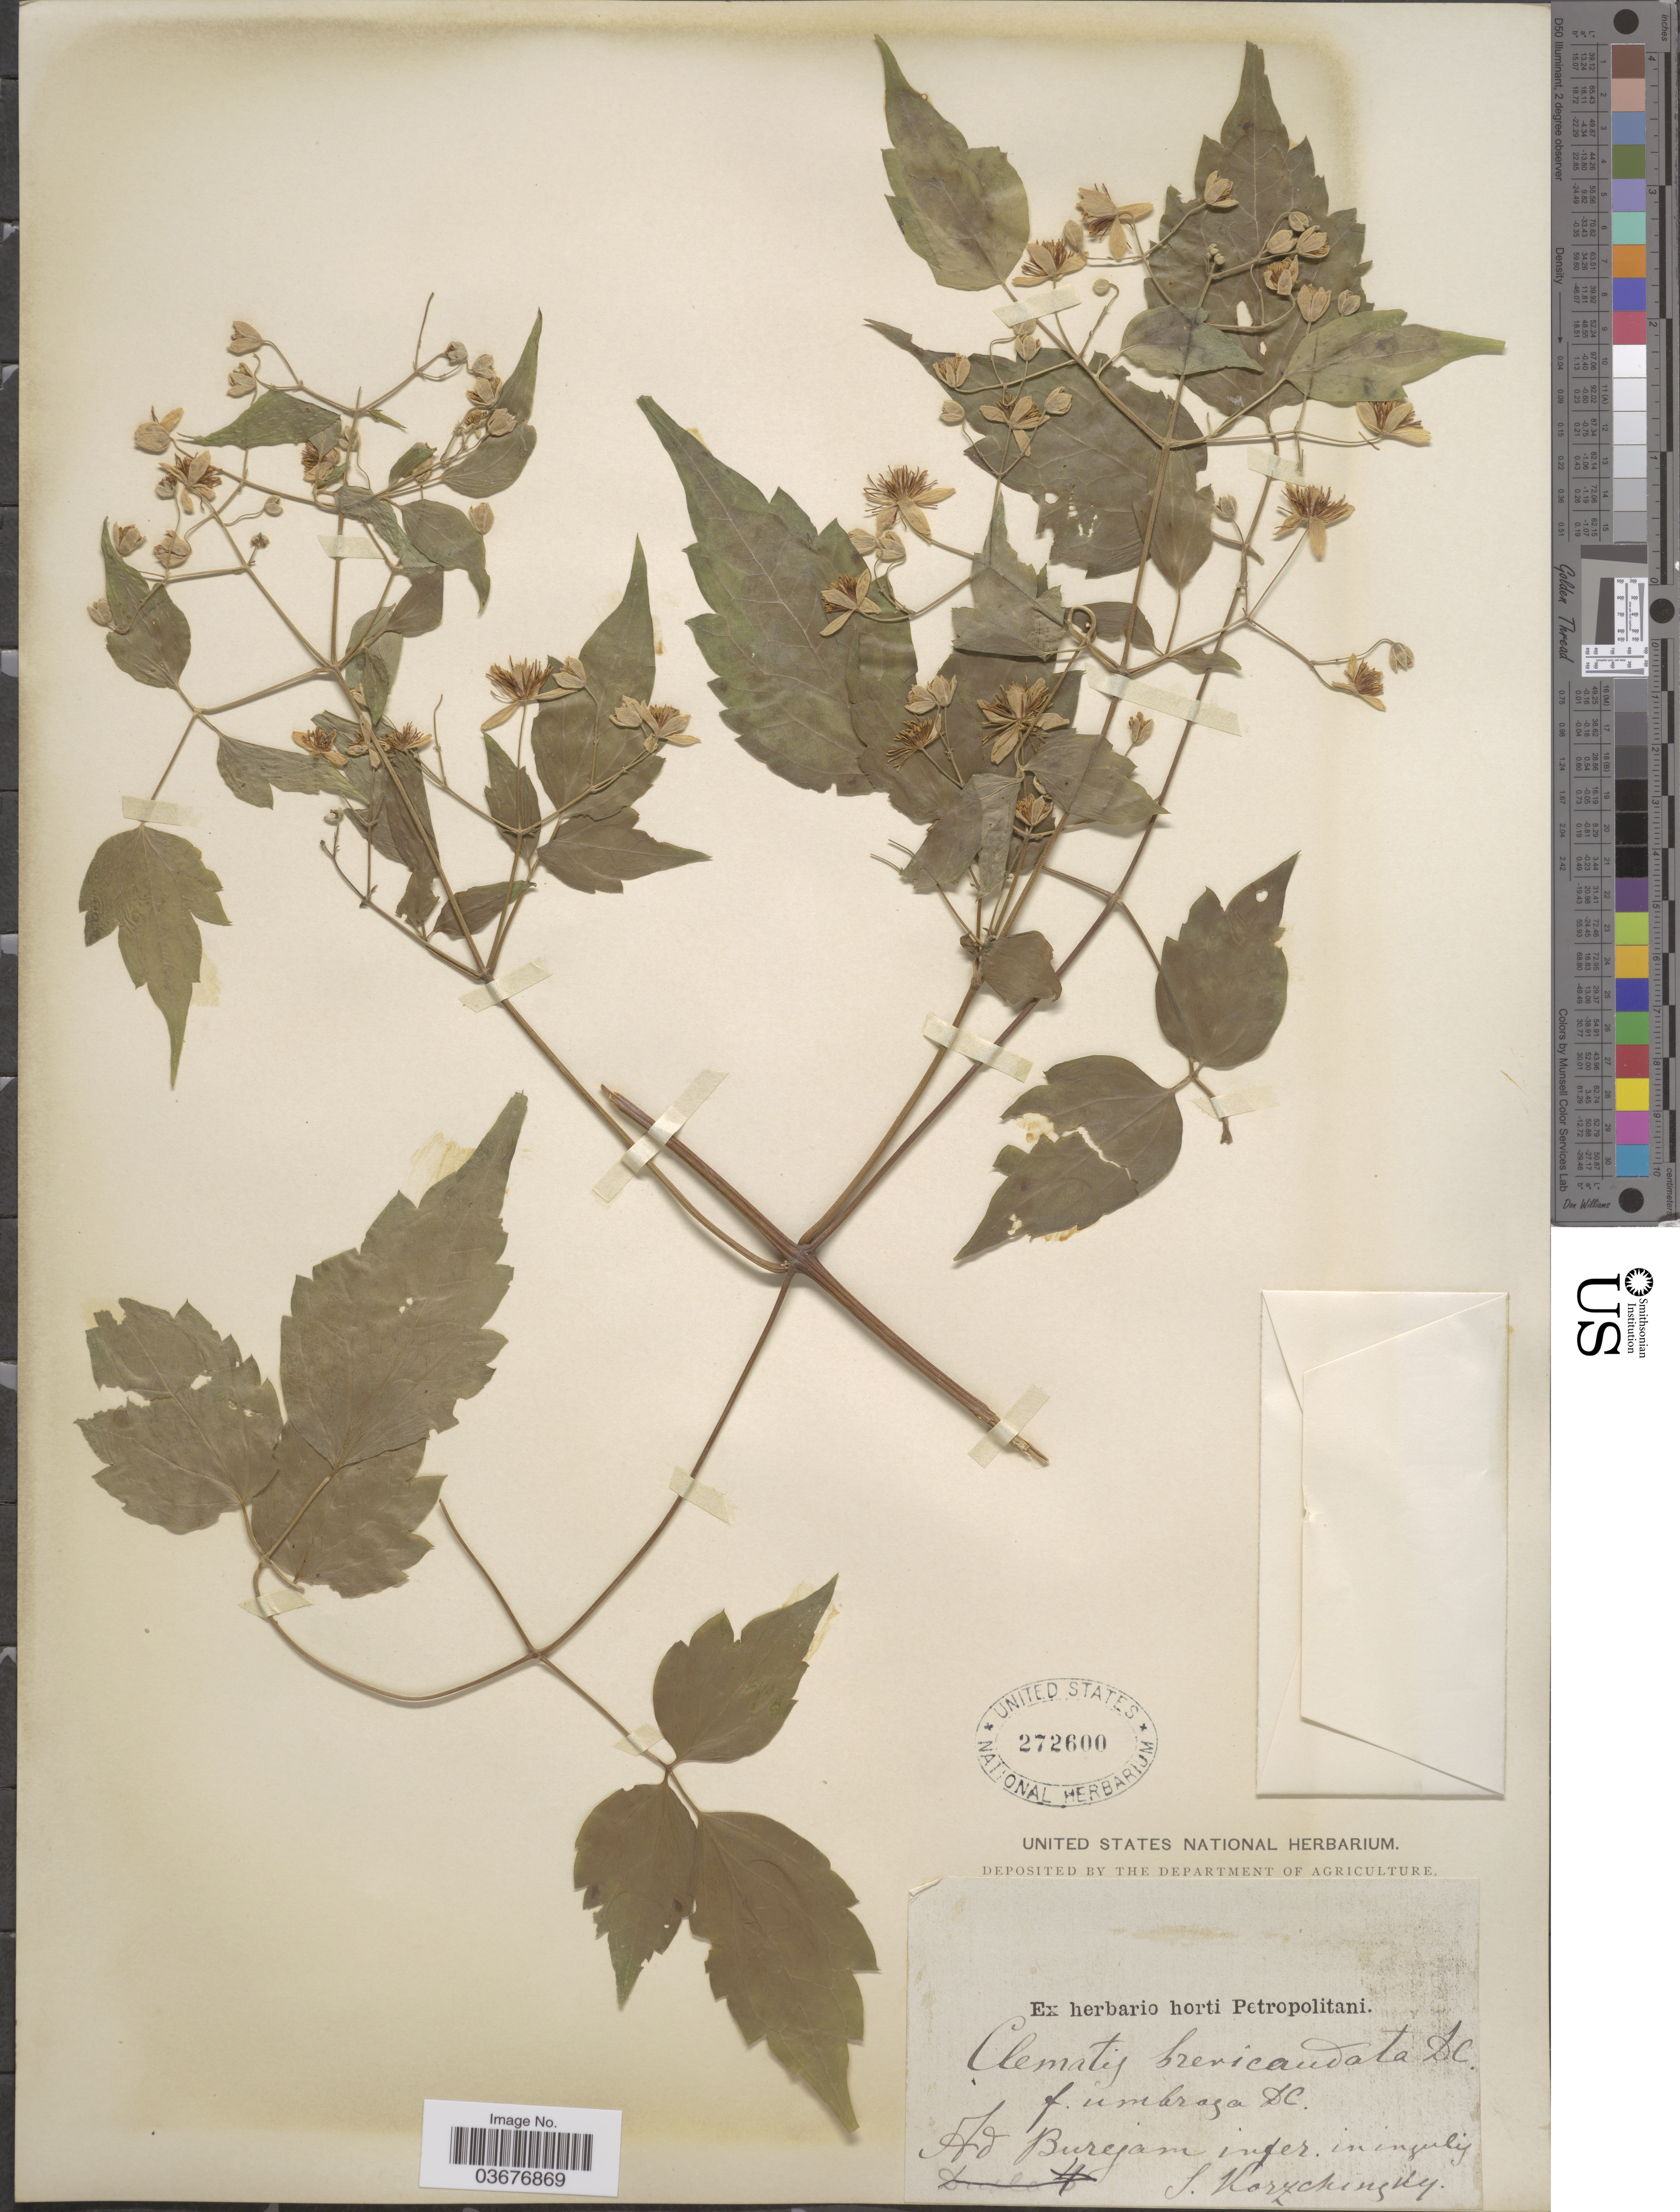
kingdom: Plantae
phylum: Tracheophyta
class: Magnoliopsida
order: Ranunculales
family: Ranunculaceae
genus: Clematis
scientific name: Clematis brevicaudata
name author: DC.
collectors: S. Korzchinsky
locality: Ad Burejam [interpreted] infer in insulis.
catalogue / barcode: US 272600